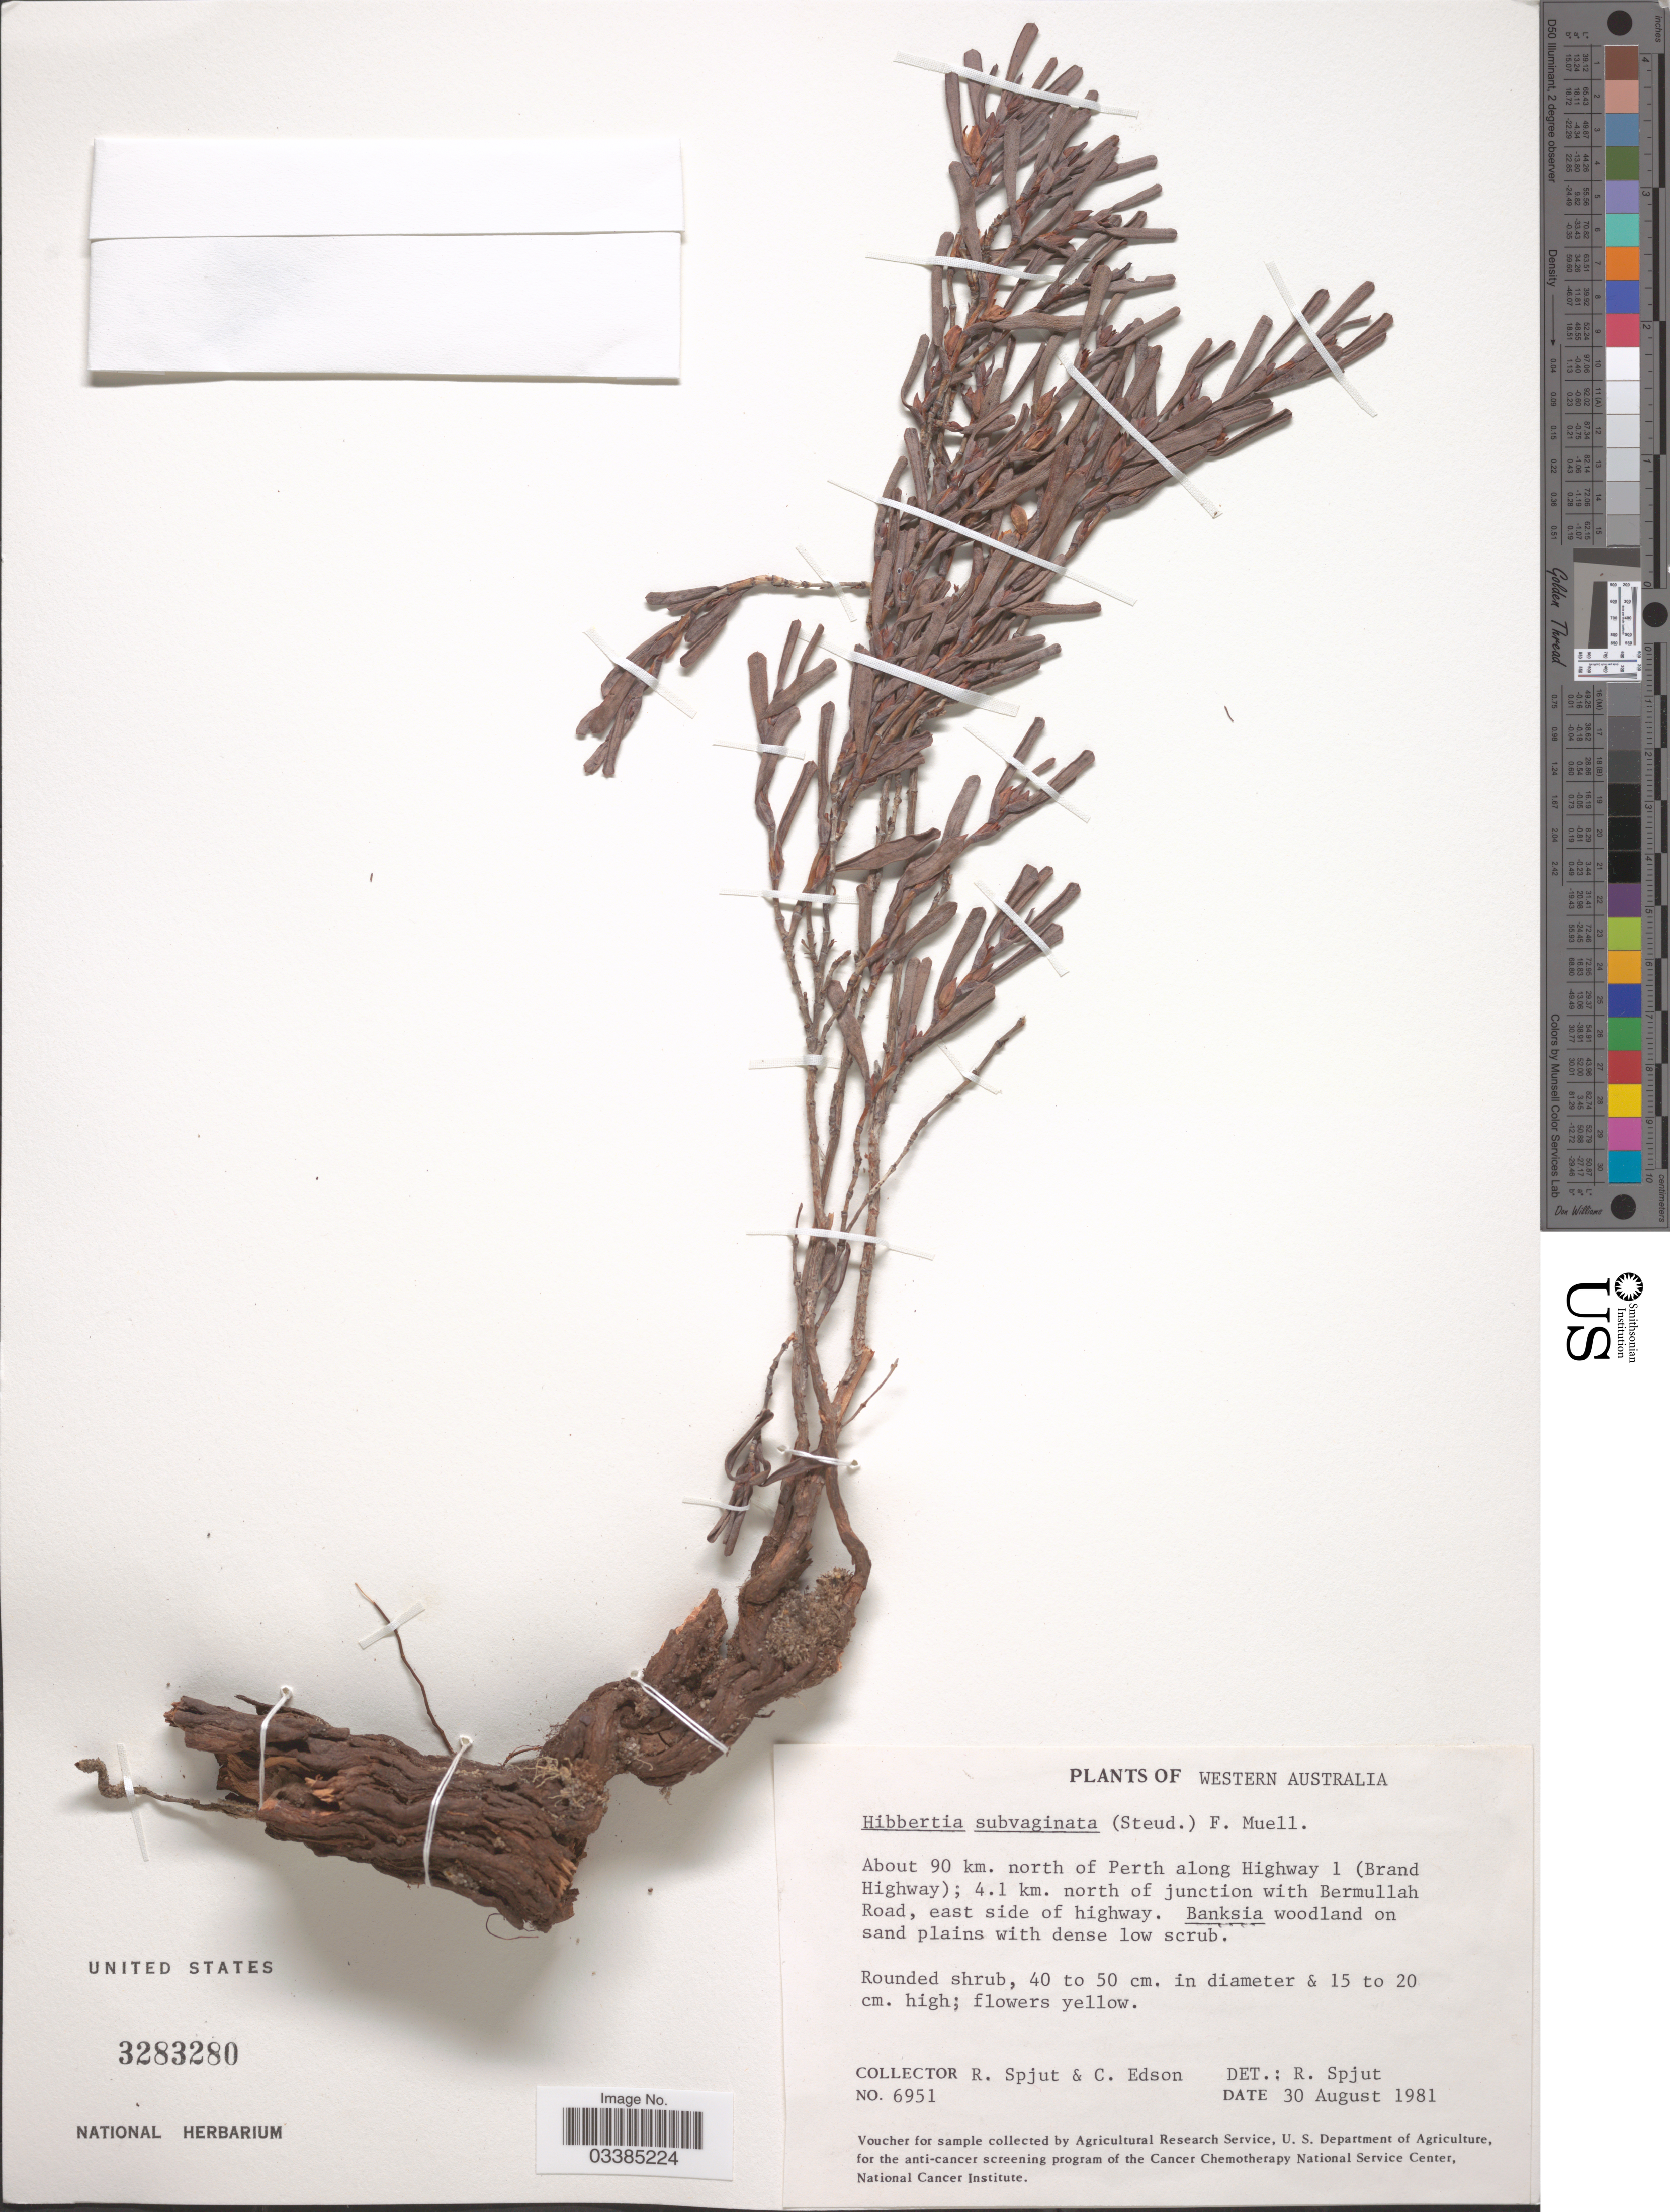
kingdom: Plantae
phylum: Tracheophyta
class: Magnoliopsida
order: Dilleniales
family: Dilleniaceae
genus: Hibbertia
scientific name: Hibbertia subvaginata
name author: F. Muell.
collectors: R. Spjut & C. Edson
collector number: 6951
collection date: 1981-08-30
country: Australia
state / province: Western Australia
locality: About 90 km. north of Perth along Highway 1 (Brand Highway); 4.1 km. north of junction with Bermullah Road, east side of highway.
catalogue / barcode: US 3283280